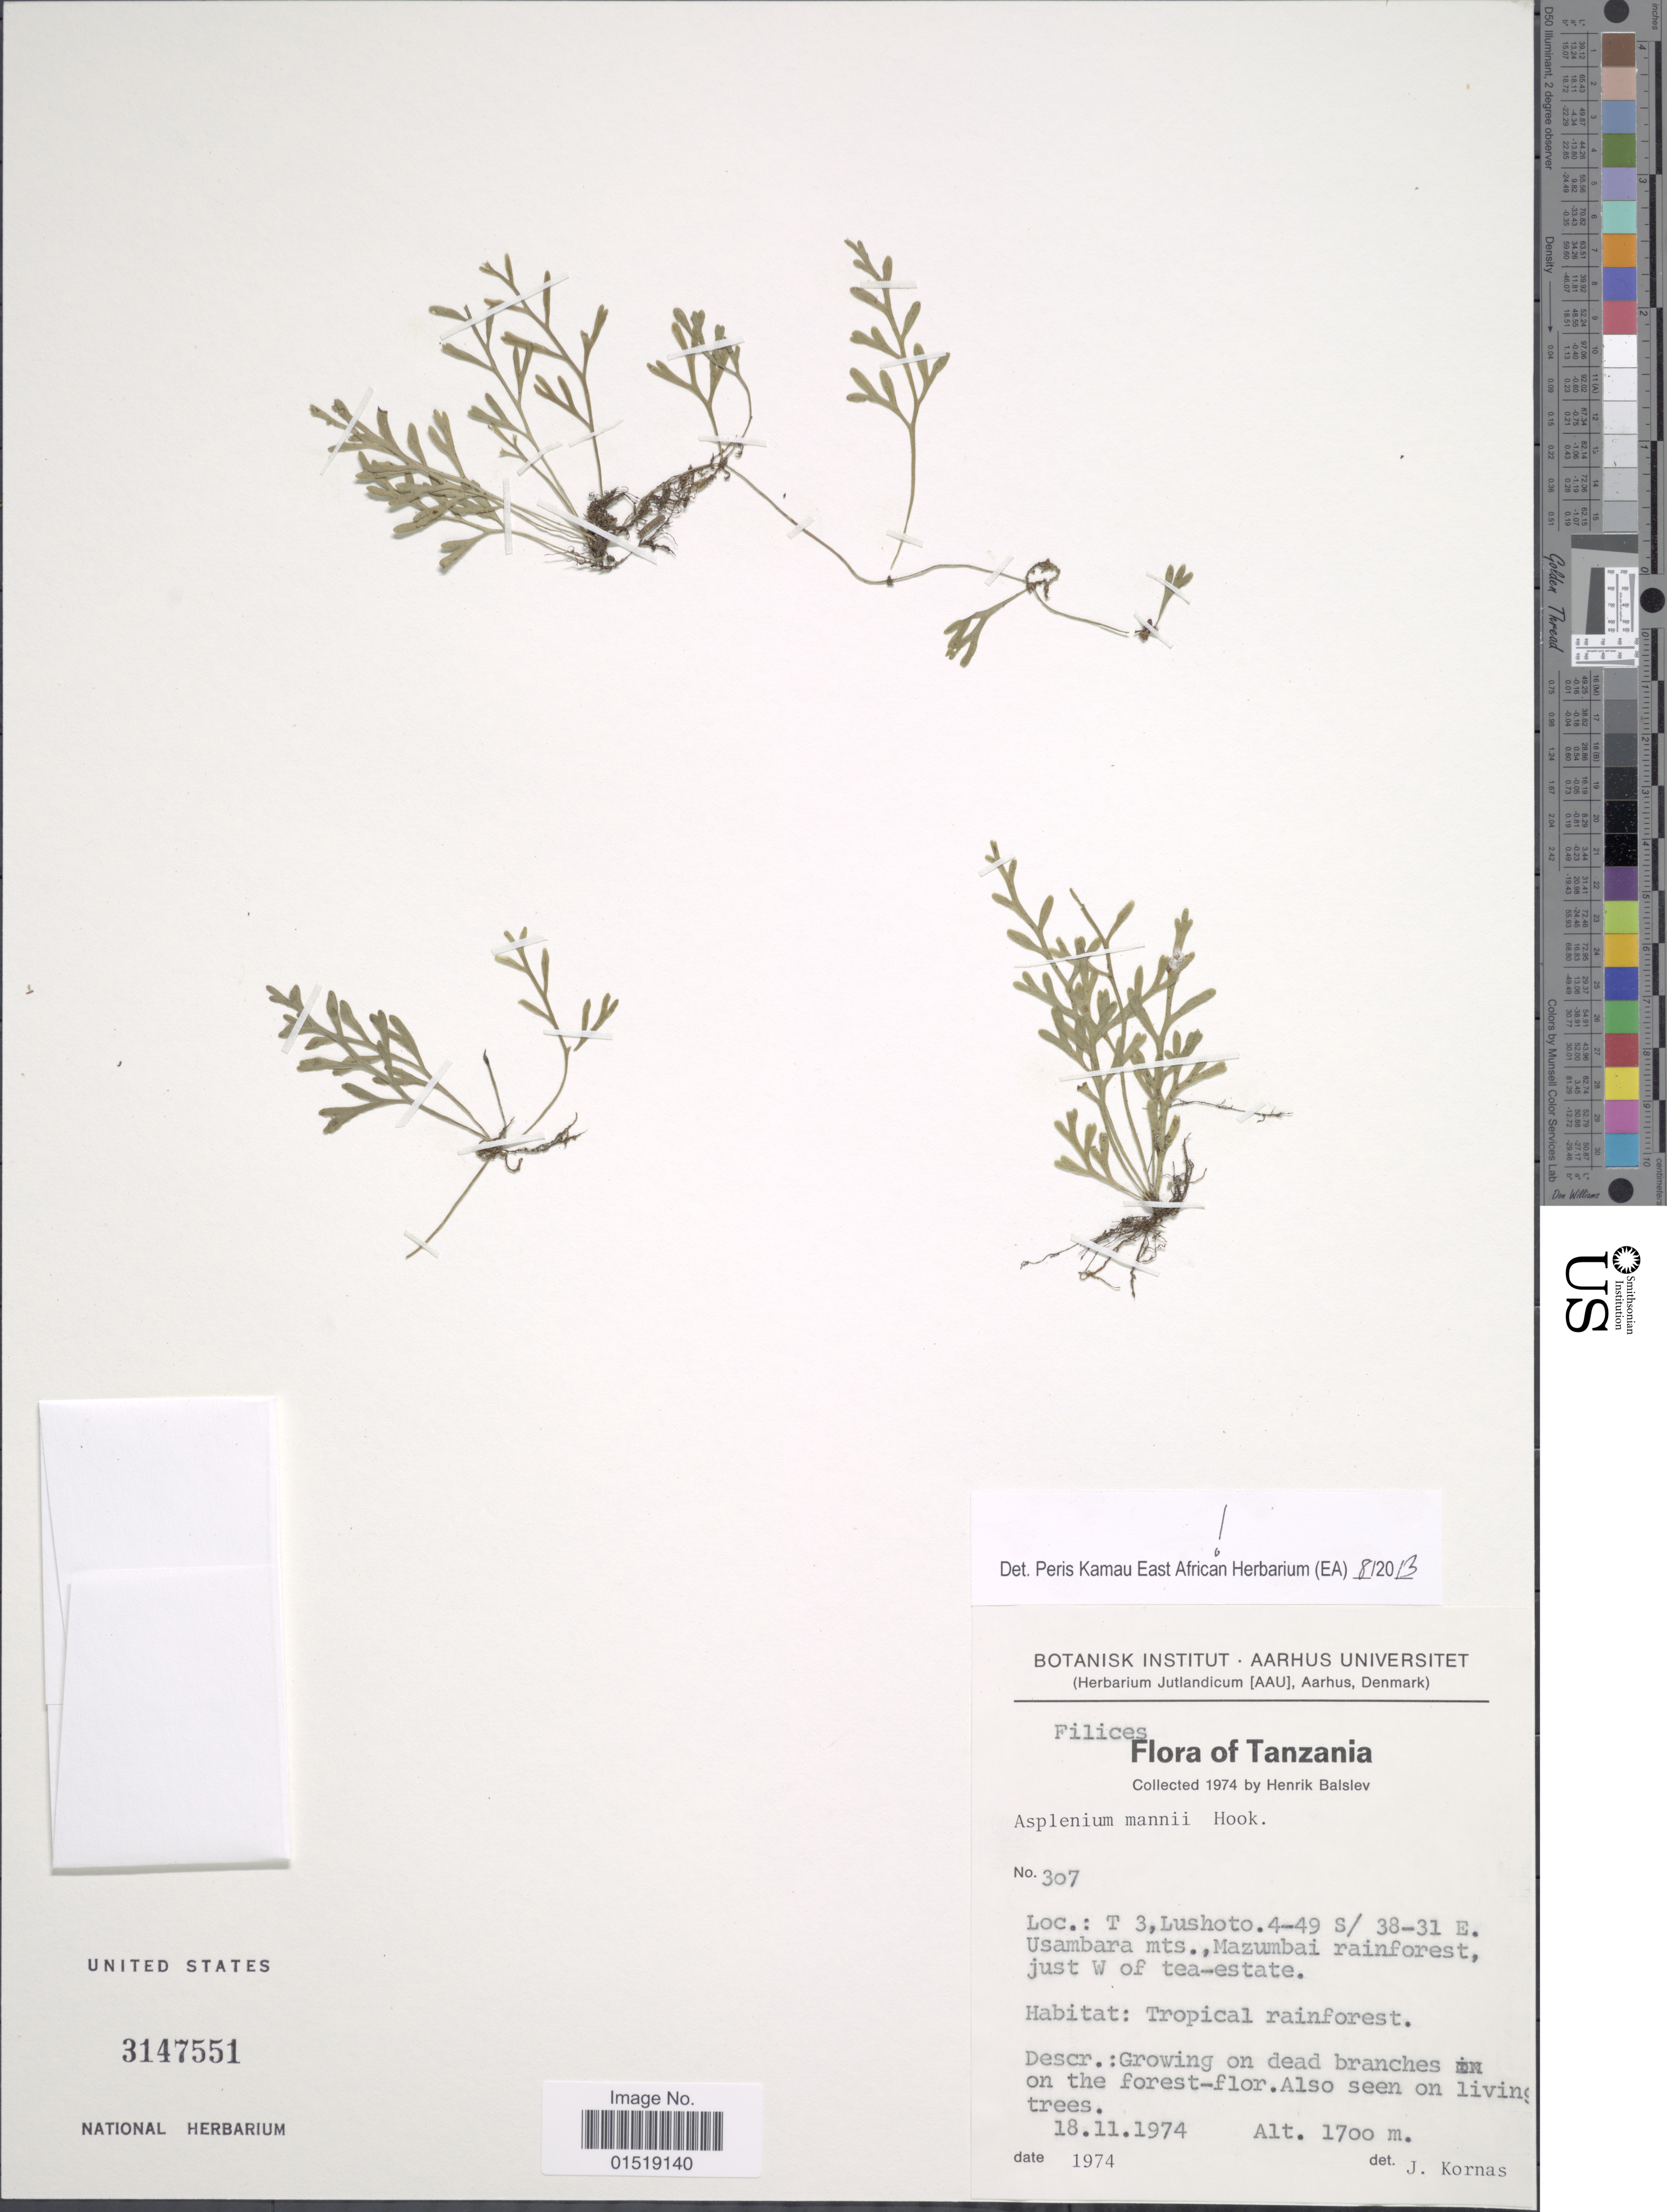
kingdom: Plantae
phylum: Tracheophyta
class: Polypodiopsida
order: Polypodiales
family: Aspleniaceae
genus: Asplenium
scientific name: Asplenium mannii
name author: Hook.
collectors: H. Balslev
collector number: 307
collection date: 1974-11-18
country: Tanzania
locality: T 3, Lushoto. Usambara mts., Mazumbai rainforest, just W of tea-estate.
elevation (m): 1700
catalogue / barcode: US 3147551